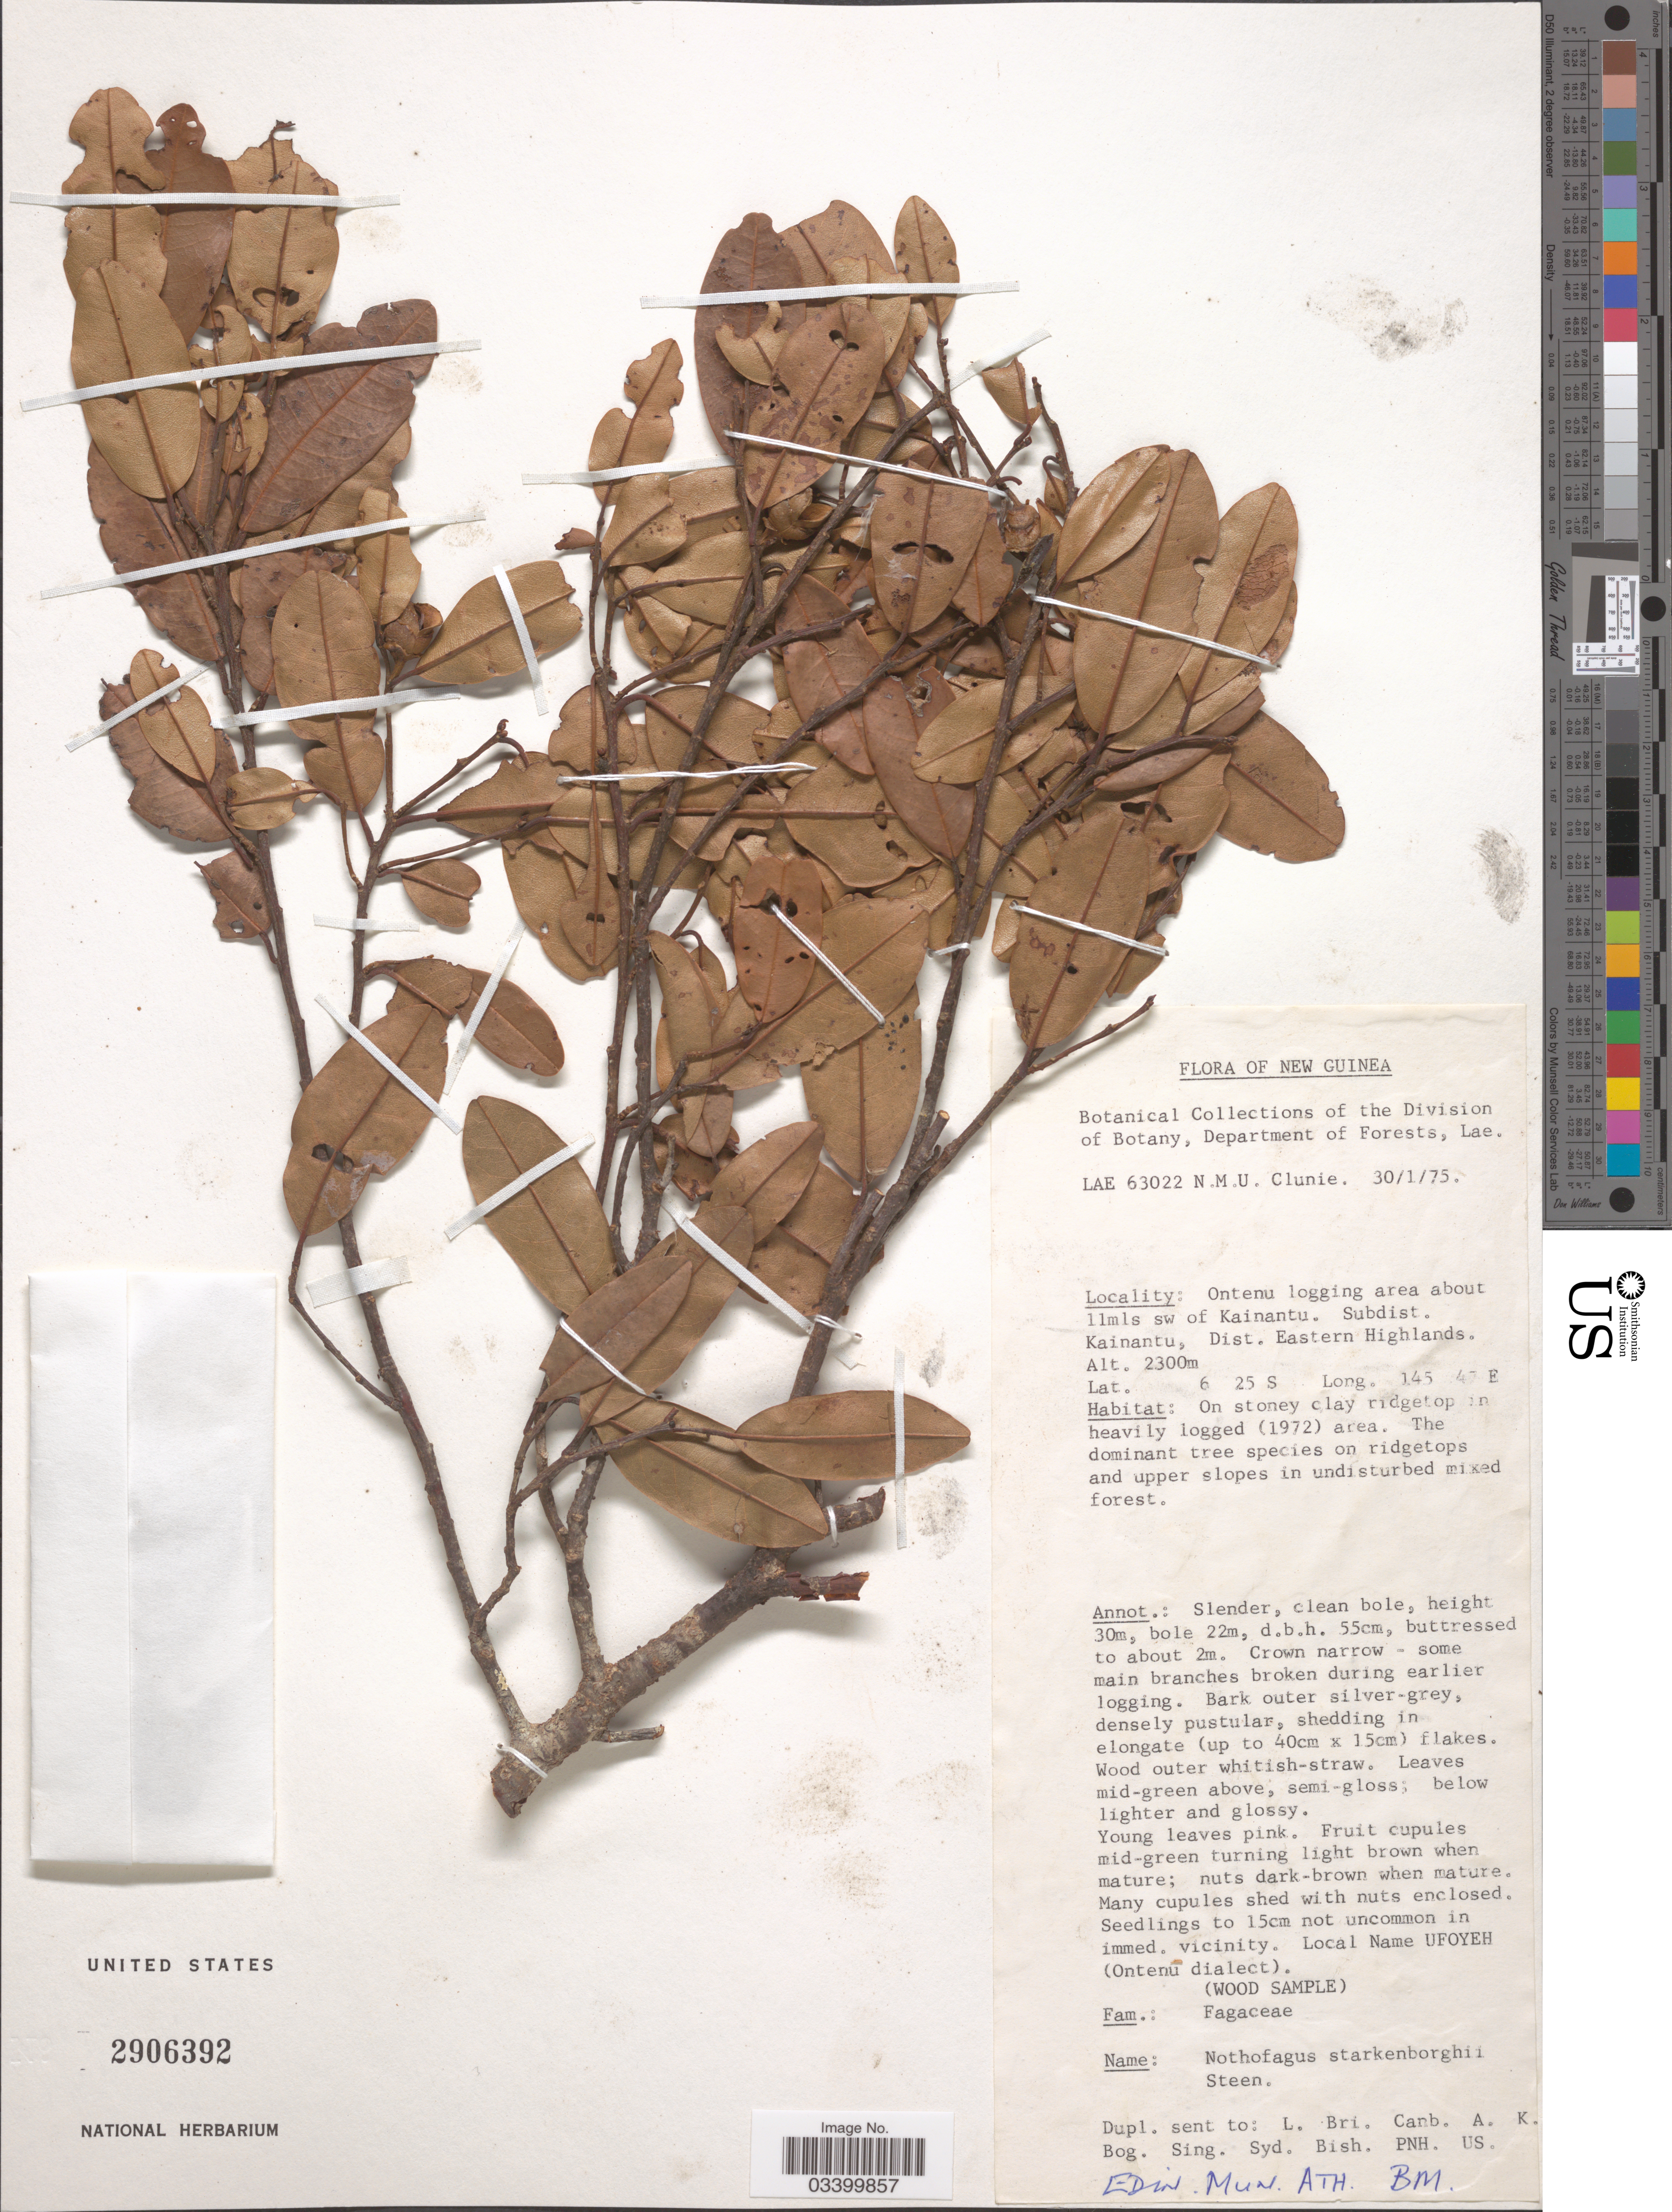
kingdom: Plantae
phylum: Tracheophyta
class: Magnoliopsida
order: Fagales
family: Nothofagaceae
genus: Nothofagus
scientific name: Nothofagus starkenborghiorum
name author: Steenis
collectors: N.M.U. Clunie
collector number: LAE63022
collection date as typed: Transcribed d/m/y: 30/1/75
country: Papua New Guinea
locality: New Guinea. Ontenu logging area about 11mls sw of Kainatu. Subdist. Kainatu, Dist. Eastern Highlands.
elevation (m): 2300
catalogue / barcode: US 2906392